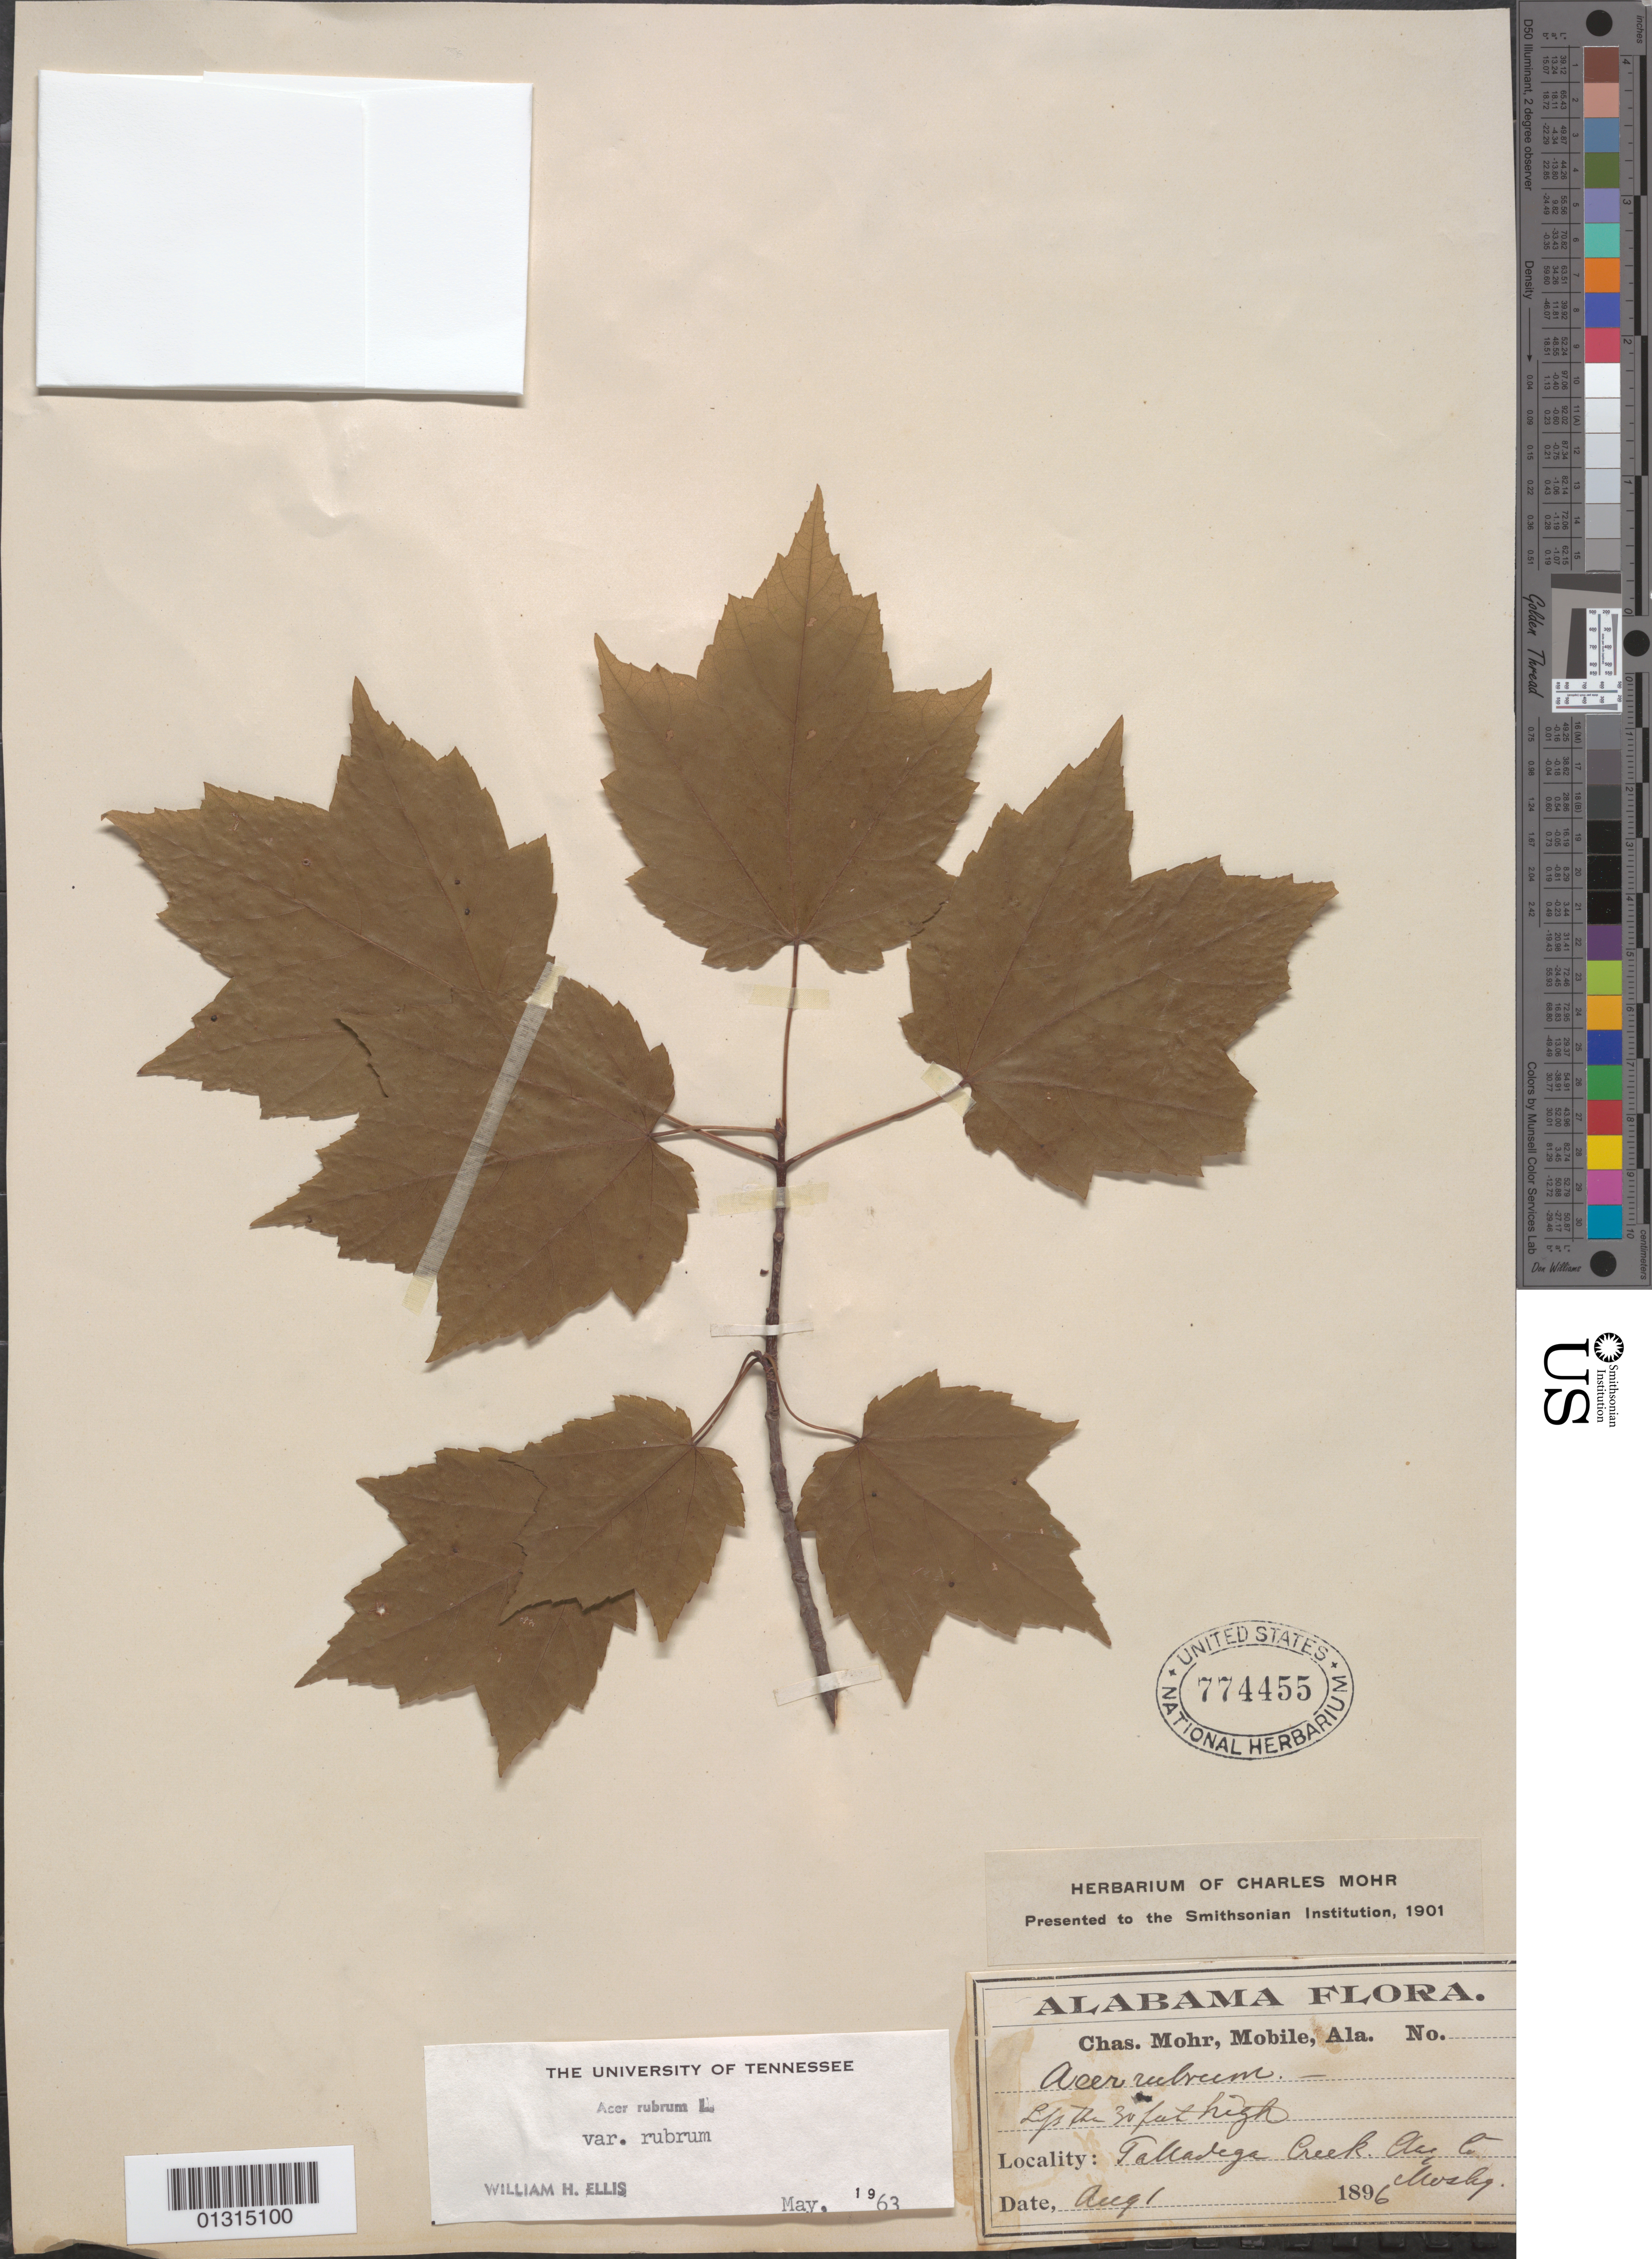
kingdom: Plantae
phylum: Tracheophyta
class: Magnoliopsida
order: Sapindales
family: Sapindaceae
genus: Acer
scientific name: Acer rubrum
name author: L.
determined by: Ellis, W. H.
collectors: C. T. Mohr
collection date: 1896-08-01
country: United States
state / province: Alabama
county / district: Clay County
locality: Clay County,Talladega Creek, Mosby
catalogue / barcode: US 774455